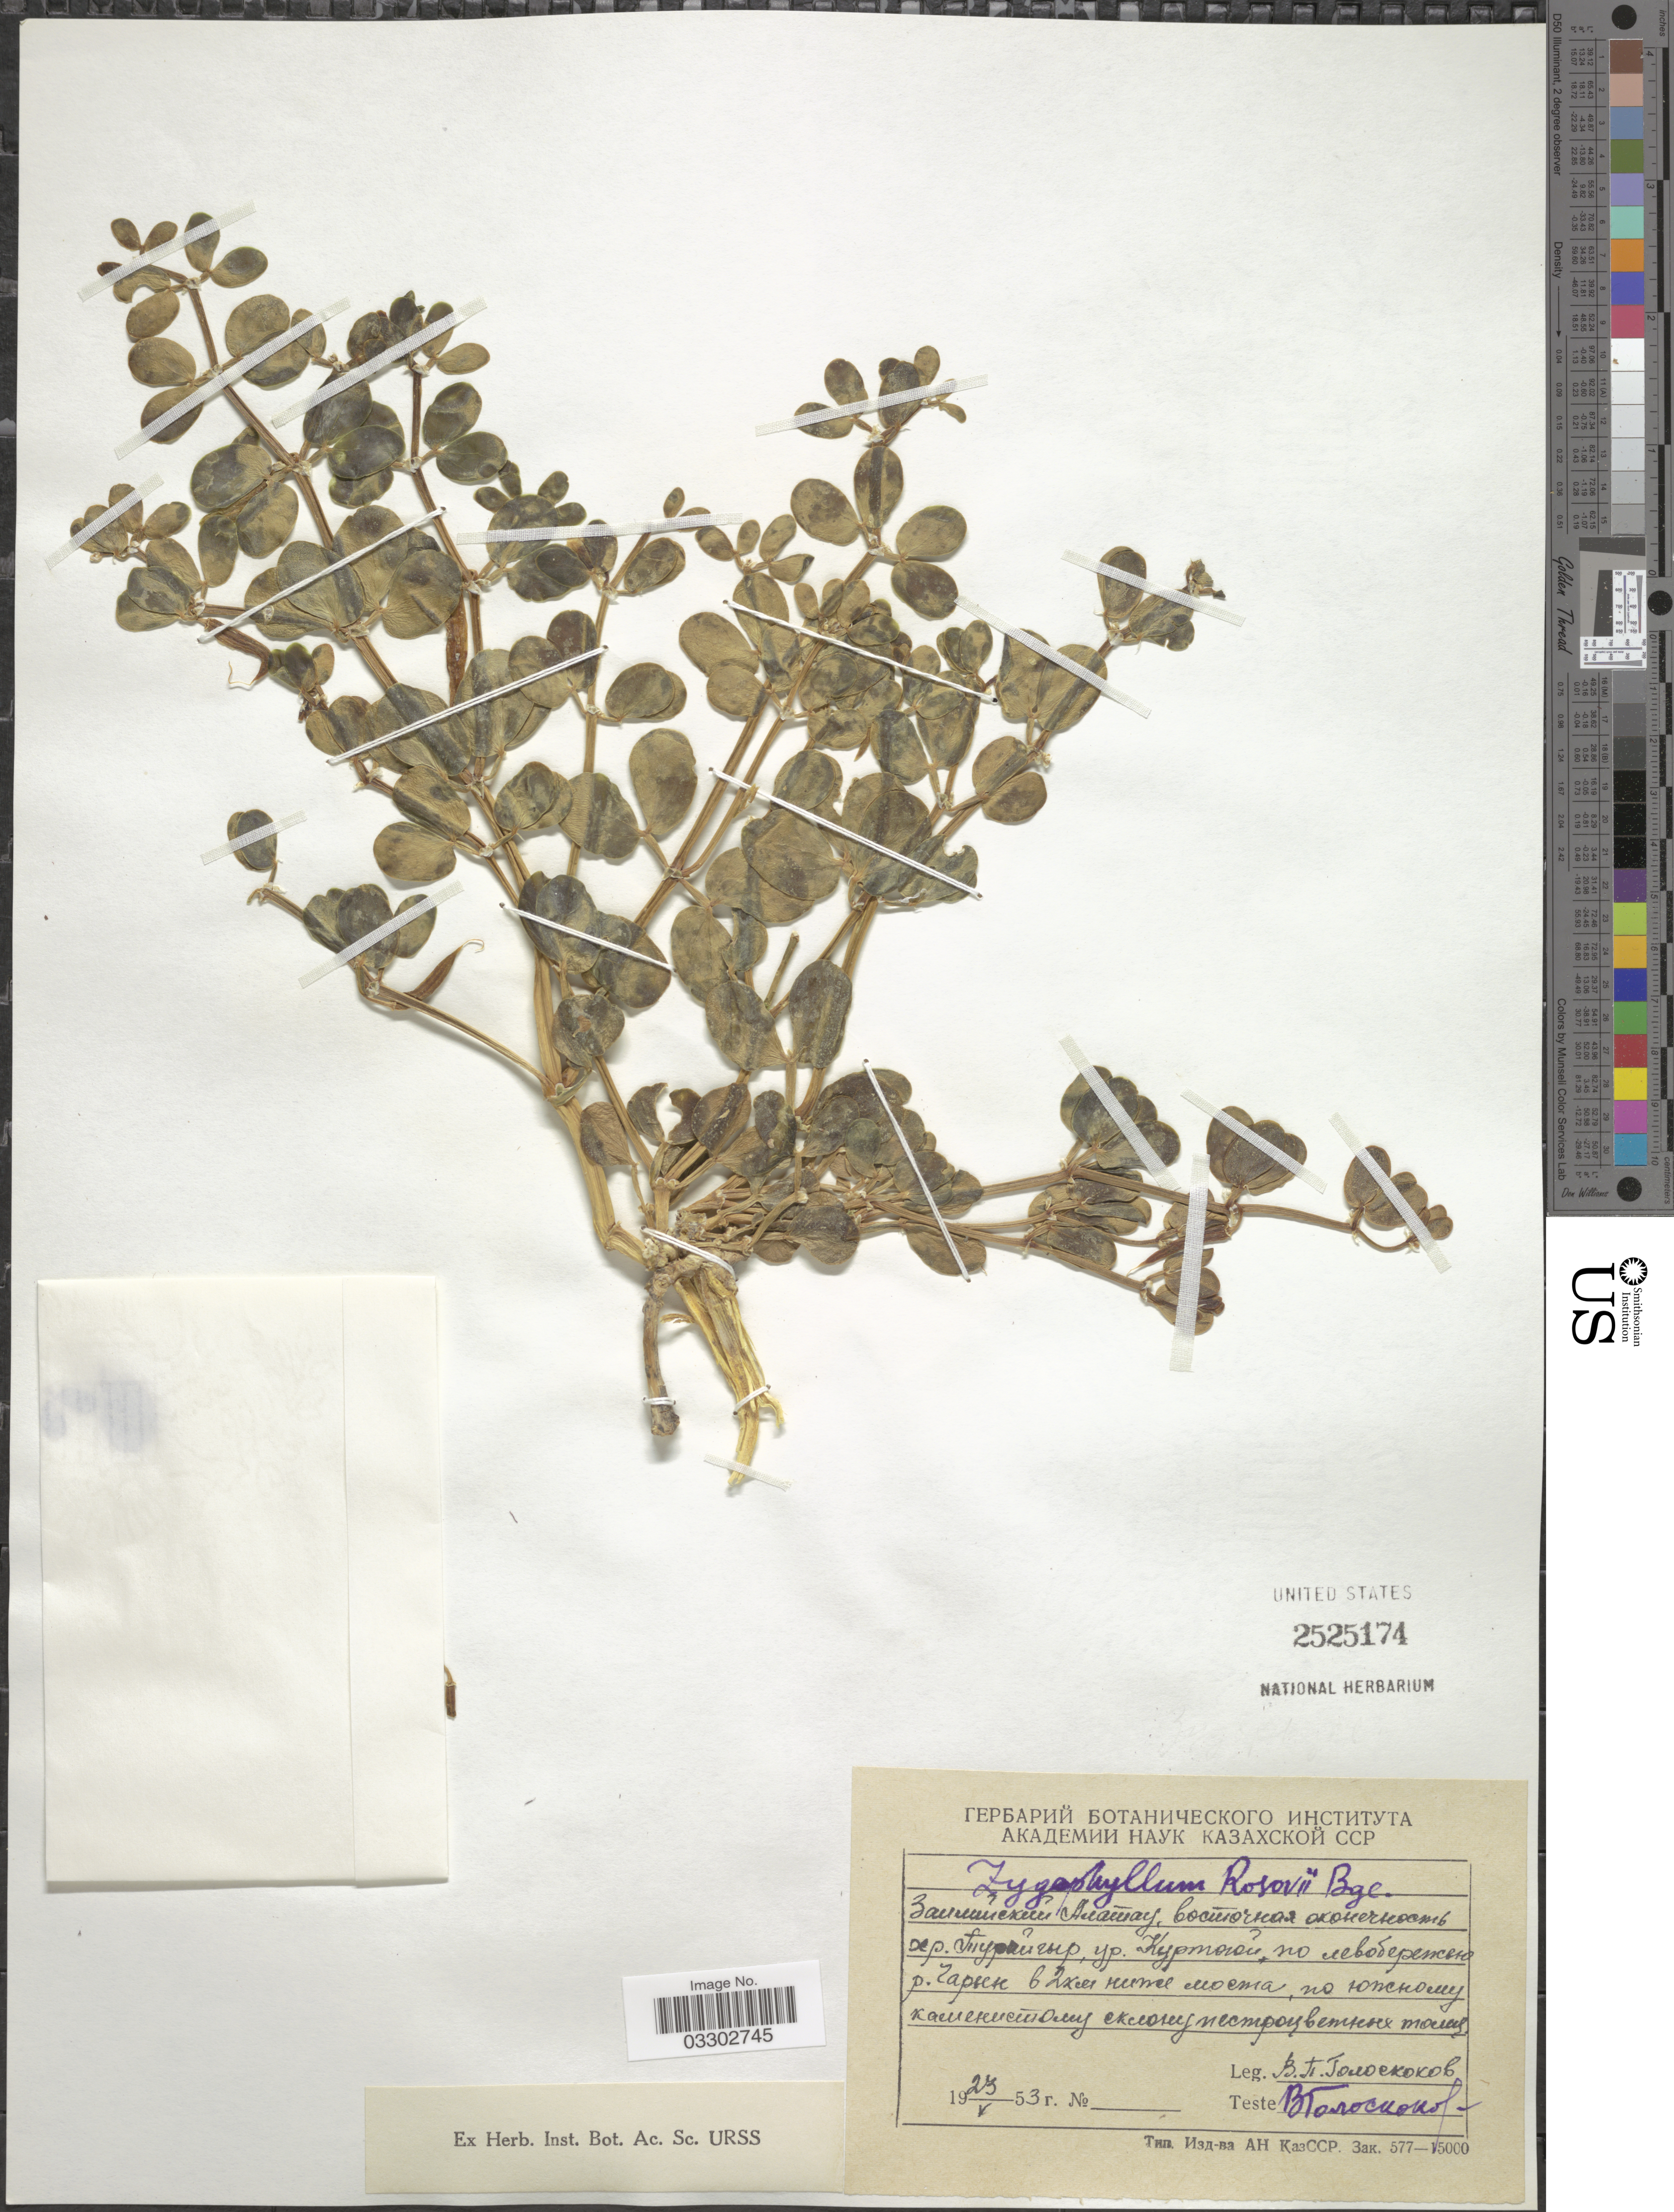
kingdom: Plantae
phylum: Tracheophyta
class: Magnoliopsida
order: Zygophyllales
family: Zygophyllaceae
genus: Zygophyllum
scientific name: Zygophyllum rosowii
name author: Bunge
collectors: V. P. Goloskokov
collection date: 1953-05-23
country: Kazakhstan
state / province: Almaty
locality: Zailiyskiy Alatau, Toraygyr, left shore of River Charyn.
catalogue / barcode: US 2525174